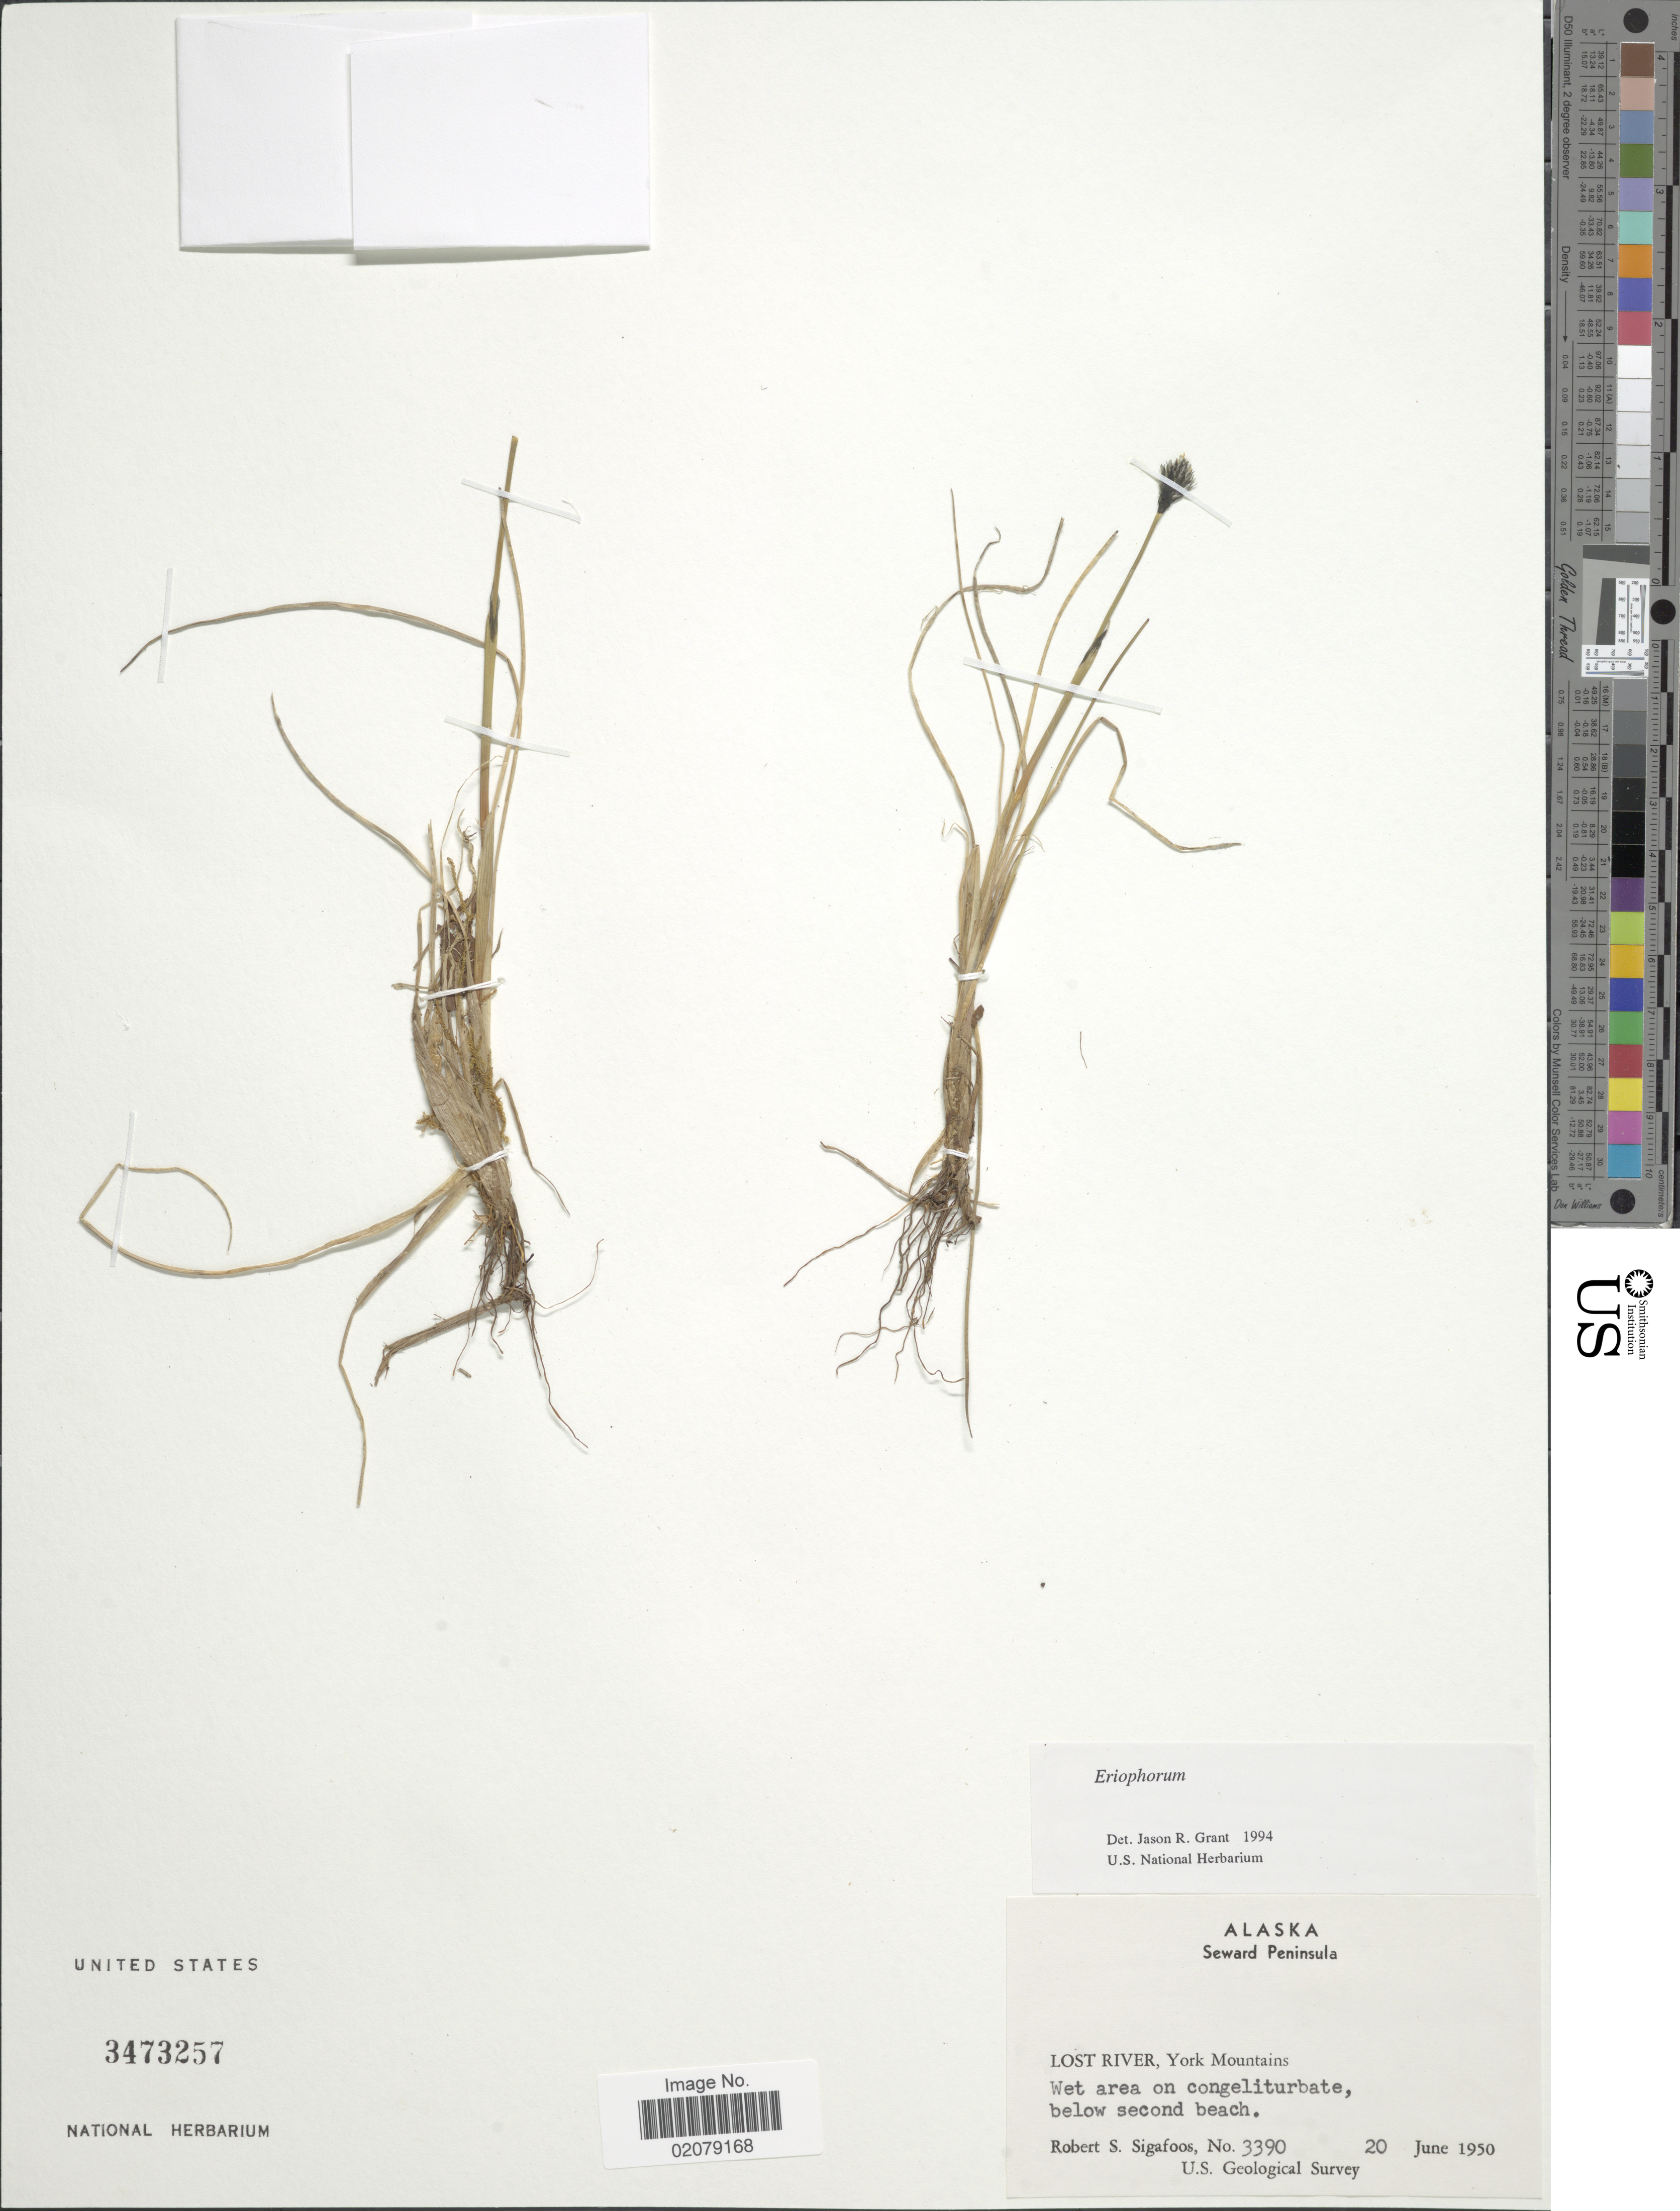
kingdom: Plantae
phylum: Tracheophyta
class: Liliopsida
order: Poales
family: Cyperaceae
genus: Eriophorum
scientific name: Eriophorum sp.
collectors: R. Sigafoos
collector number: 3390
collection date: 1950-06-20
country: United States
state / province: Alaska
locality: Seward Peninsula, Lost River, York Mountains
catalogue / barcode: US 3473257